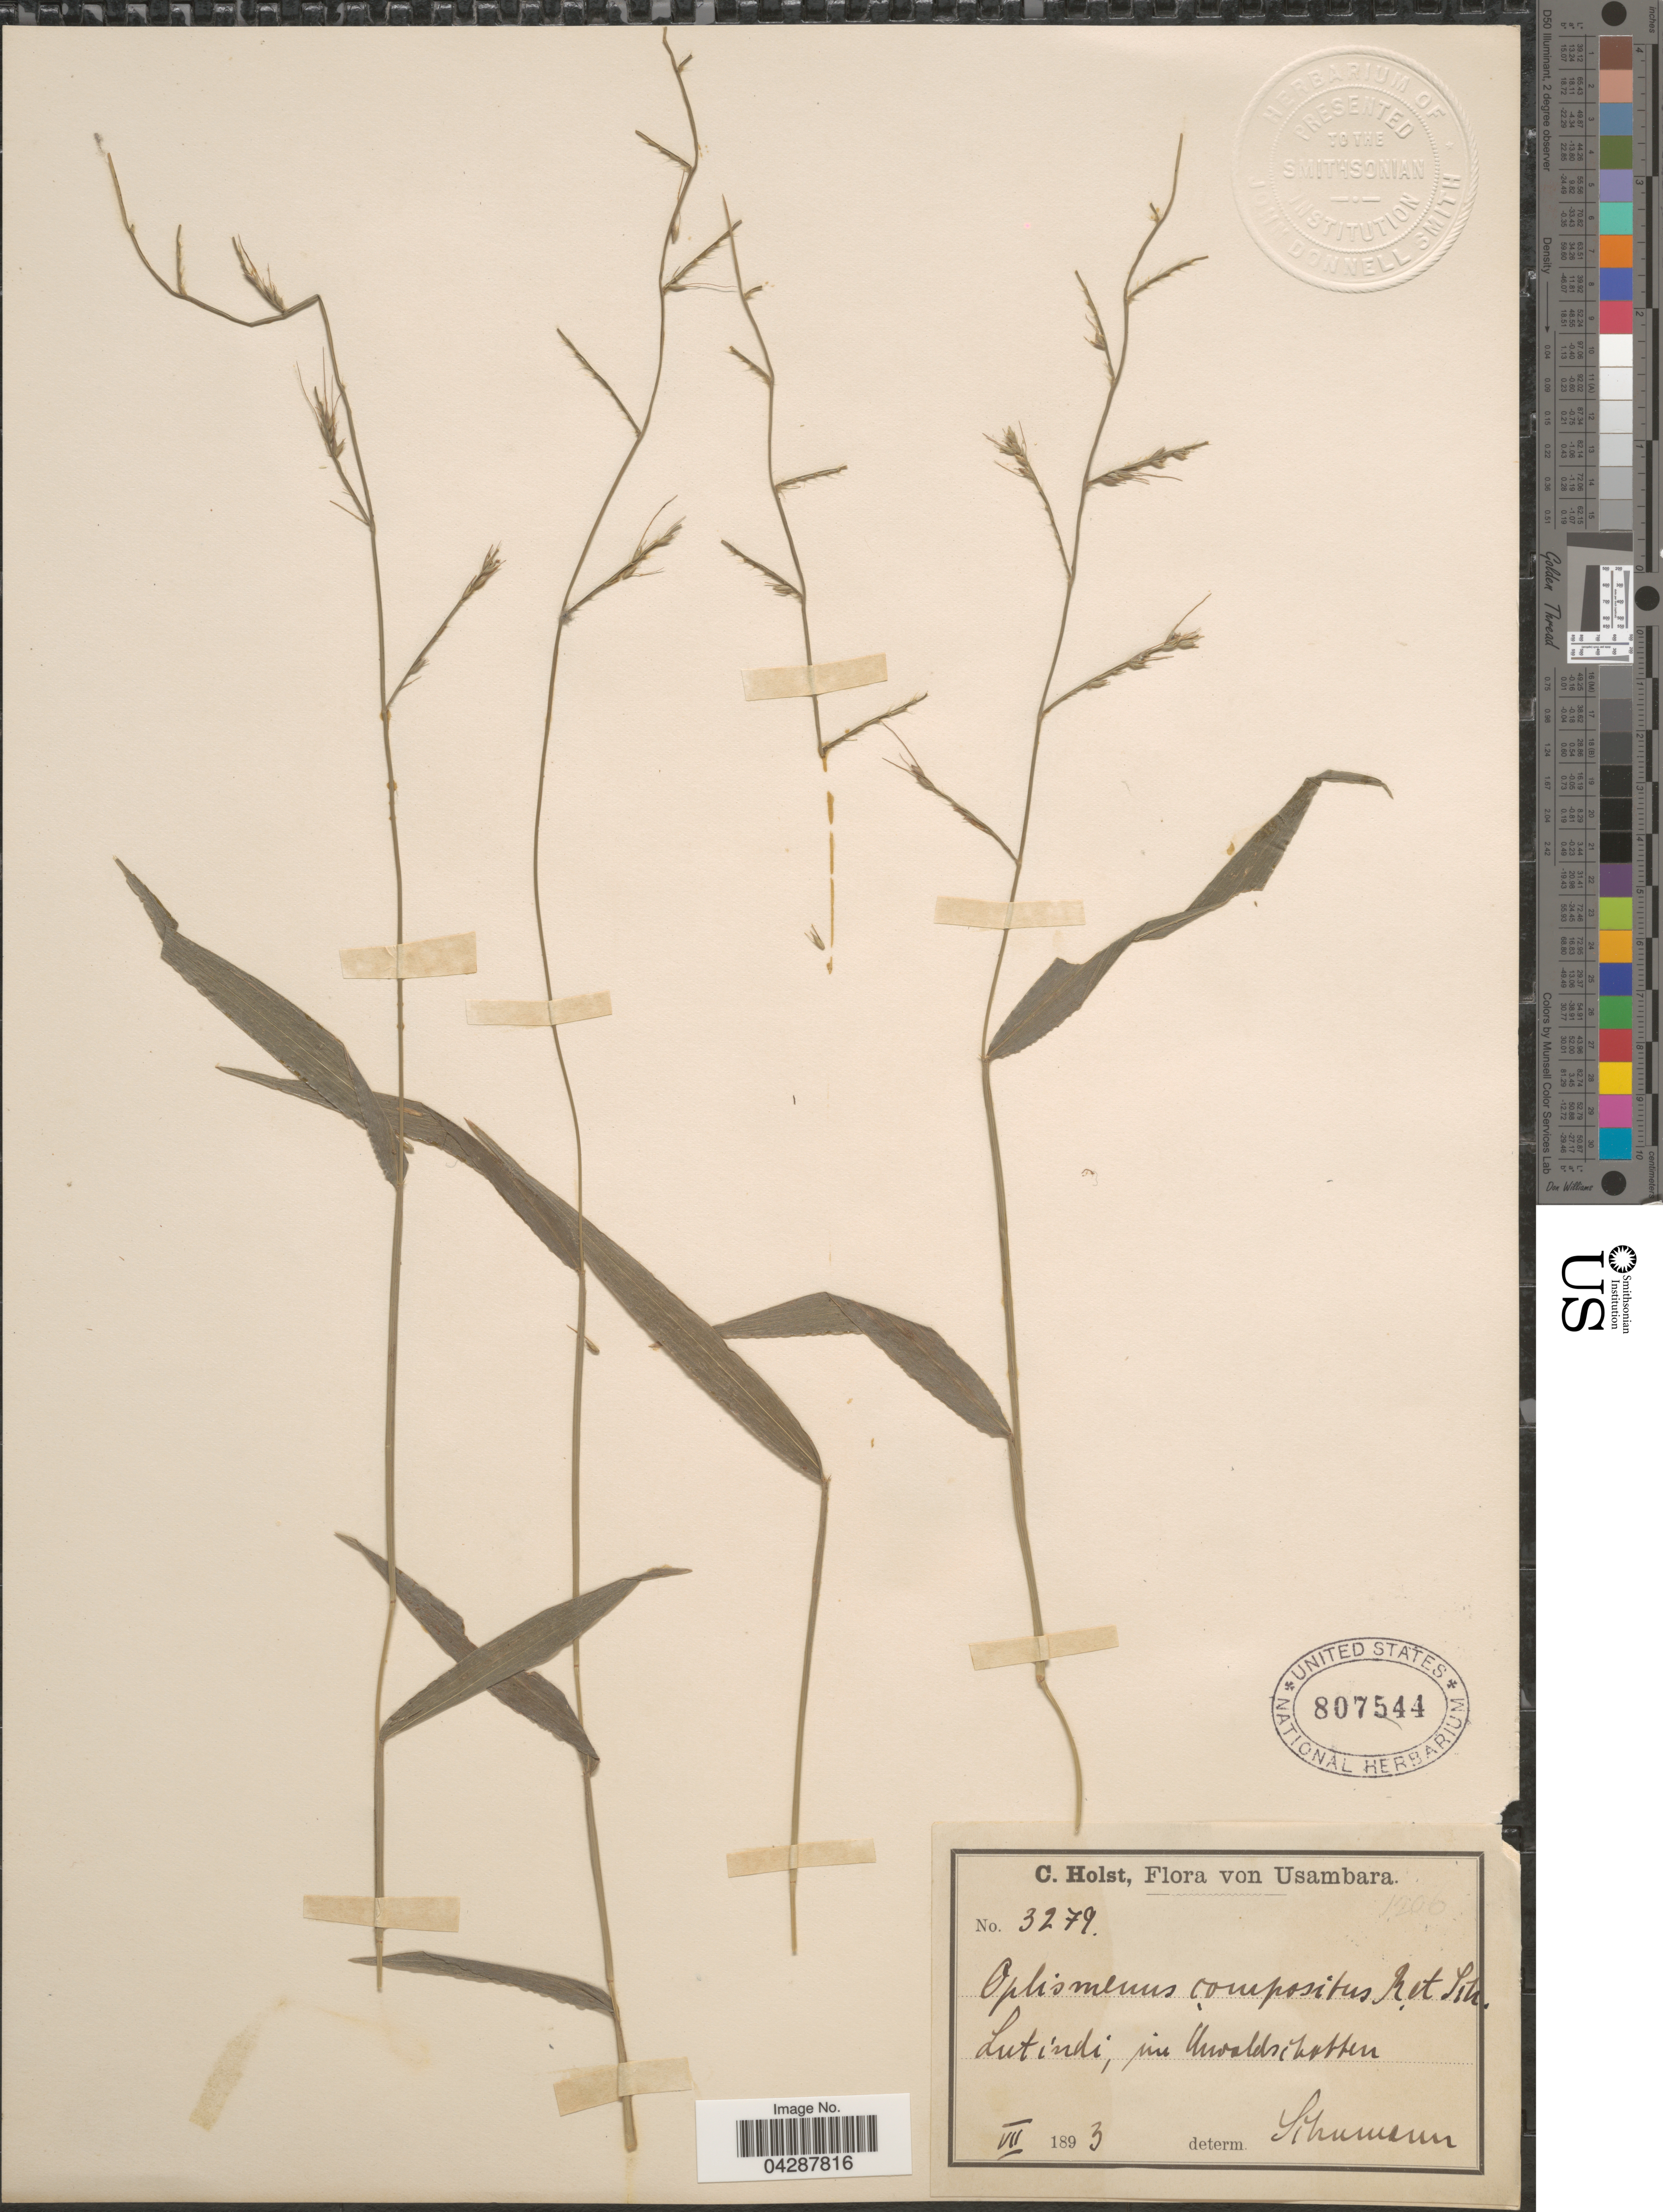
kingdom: Plantae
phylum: Tracheophyta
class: Liliopsida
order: Poales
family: Poaceae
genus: Oplismenus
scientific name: Oplismenus compositus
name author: (L.) P. Beauv.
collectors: C. H. Holst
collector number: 3279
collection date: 1893-07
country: Tanzania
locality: Usambara. Lutindi.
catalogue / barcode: US 807544